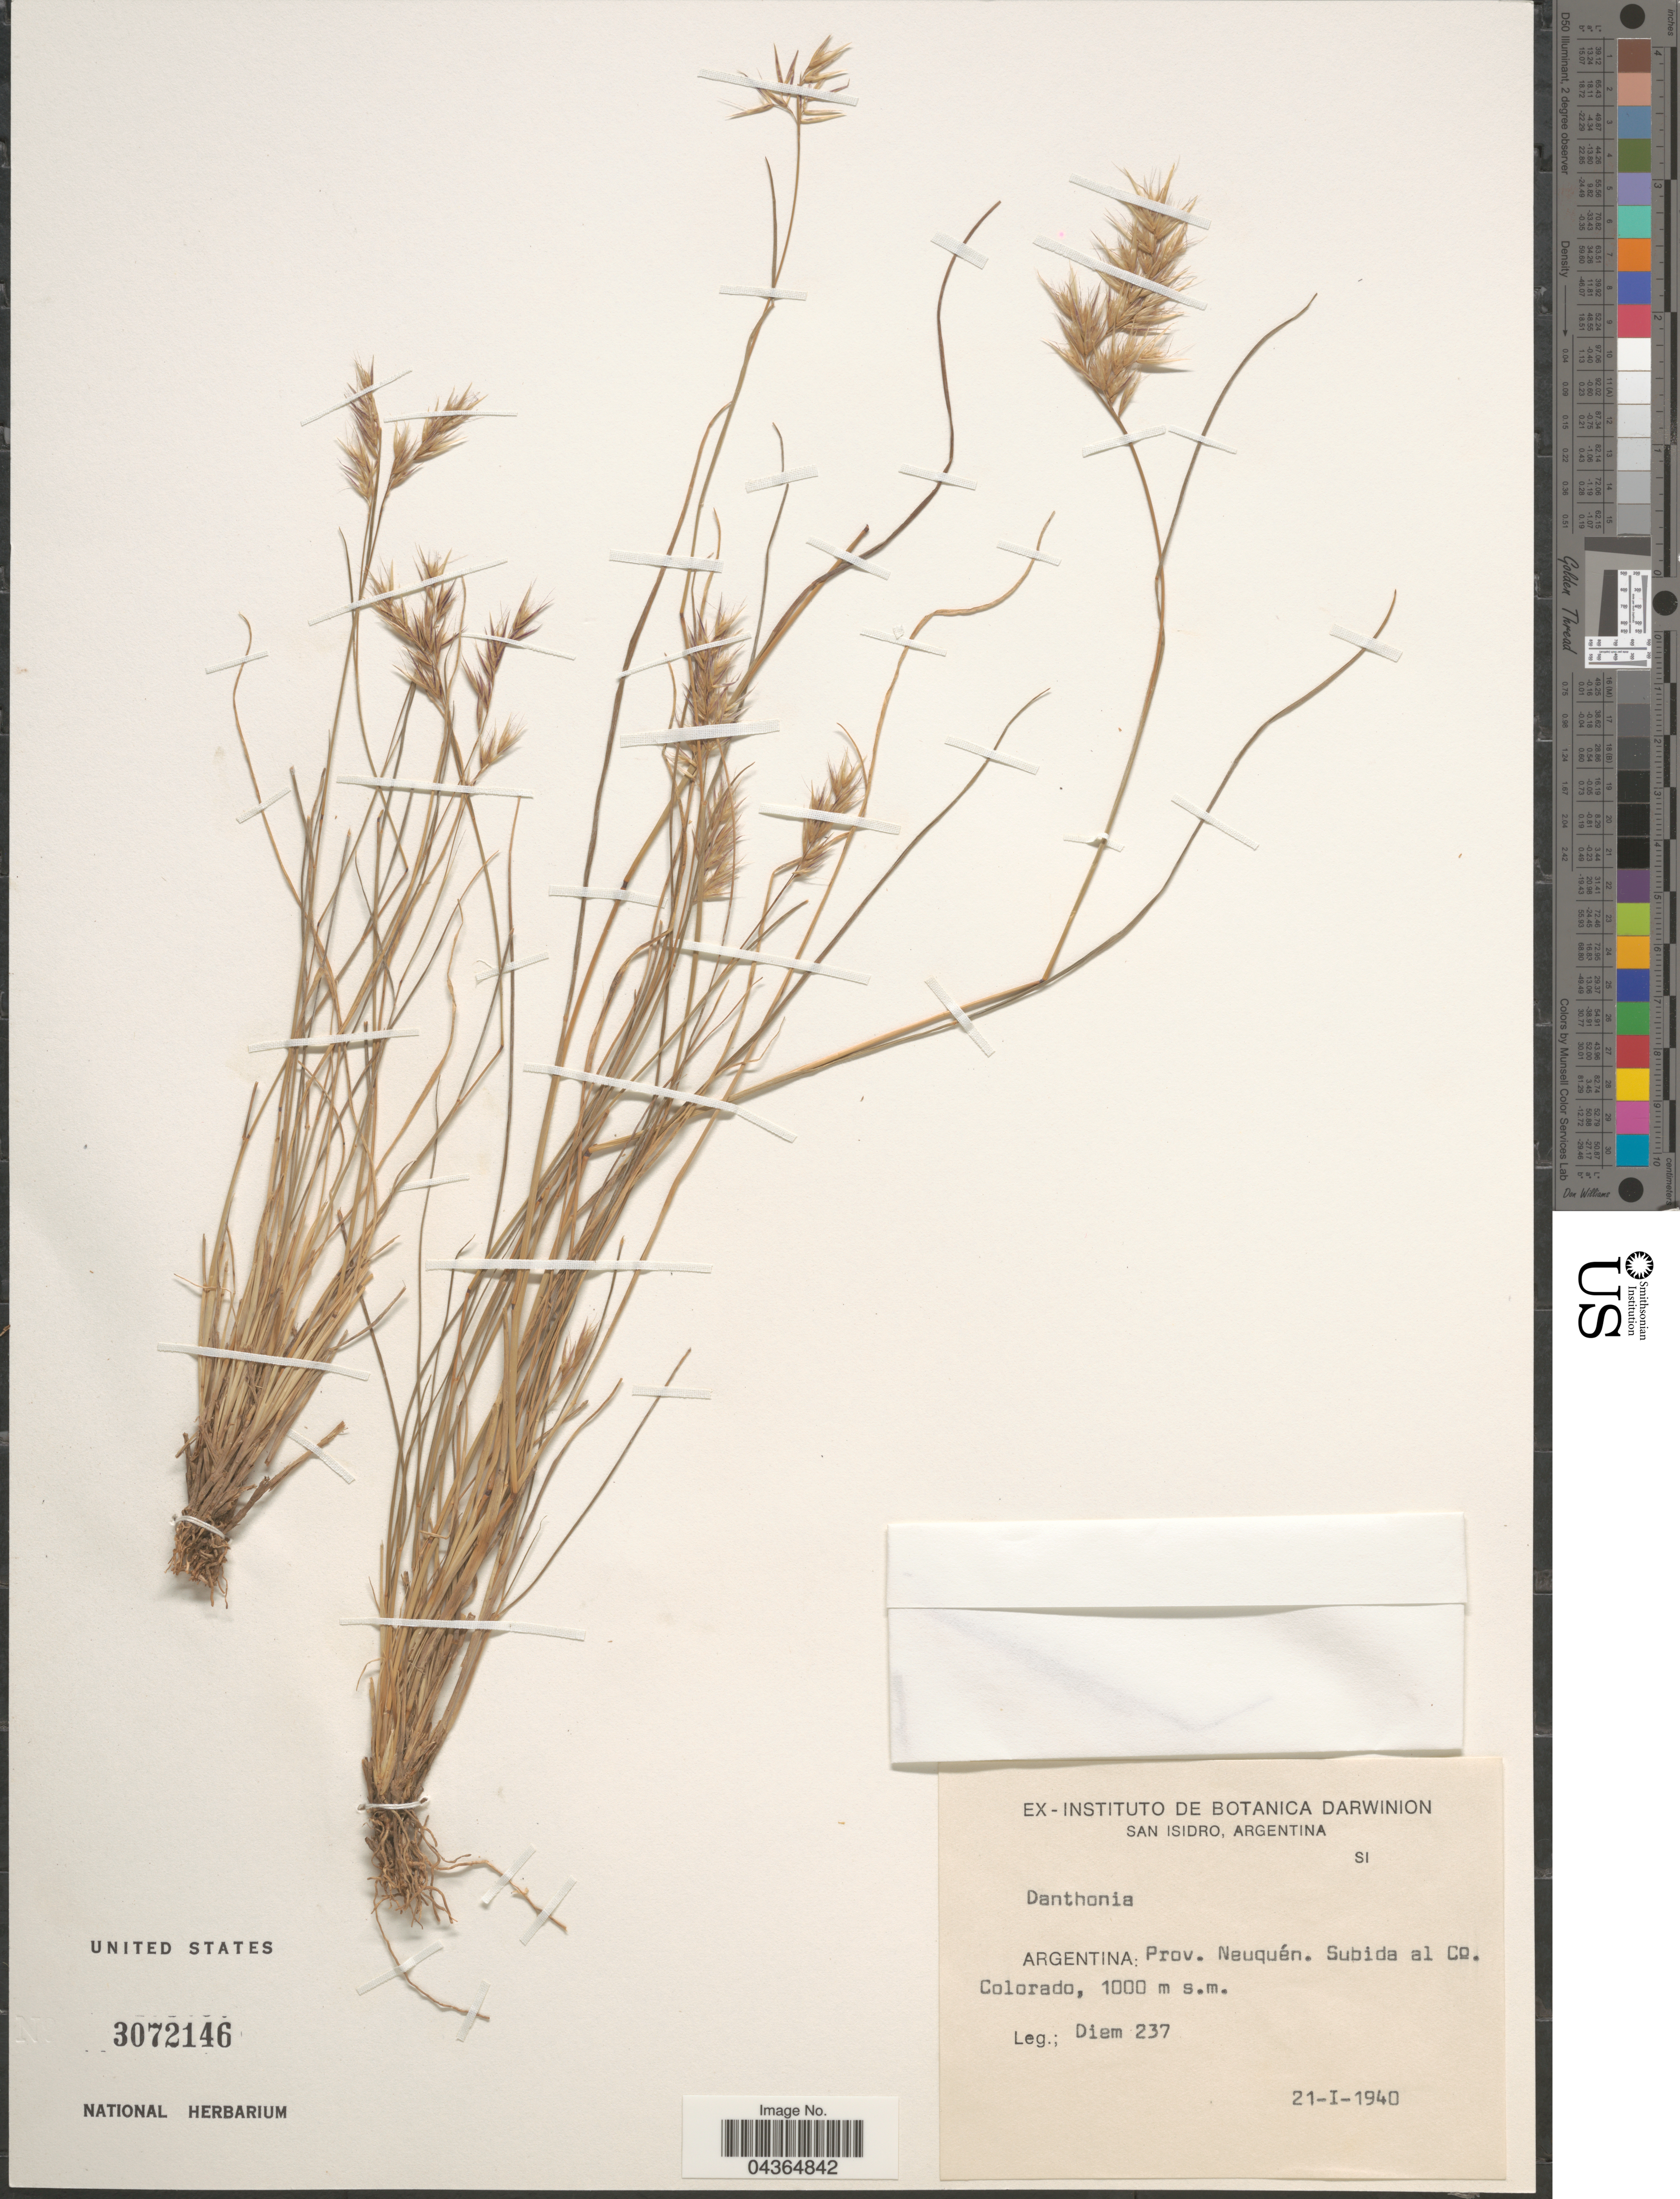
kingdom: Plantae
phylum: Tracheophyta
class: Liliopsida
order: Poales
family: Poaceae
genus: Danthonia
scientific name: Danthonia sp.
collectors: Diem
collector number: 237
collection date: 1940-01-21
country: Argentina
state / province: Neuquen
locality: Subida al Co. Colorado.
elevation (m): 1000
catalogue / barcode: US 3072146